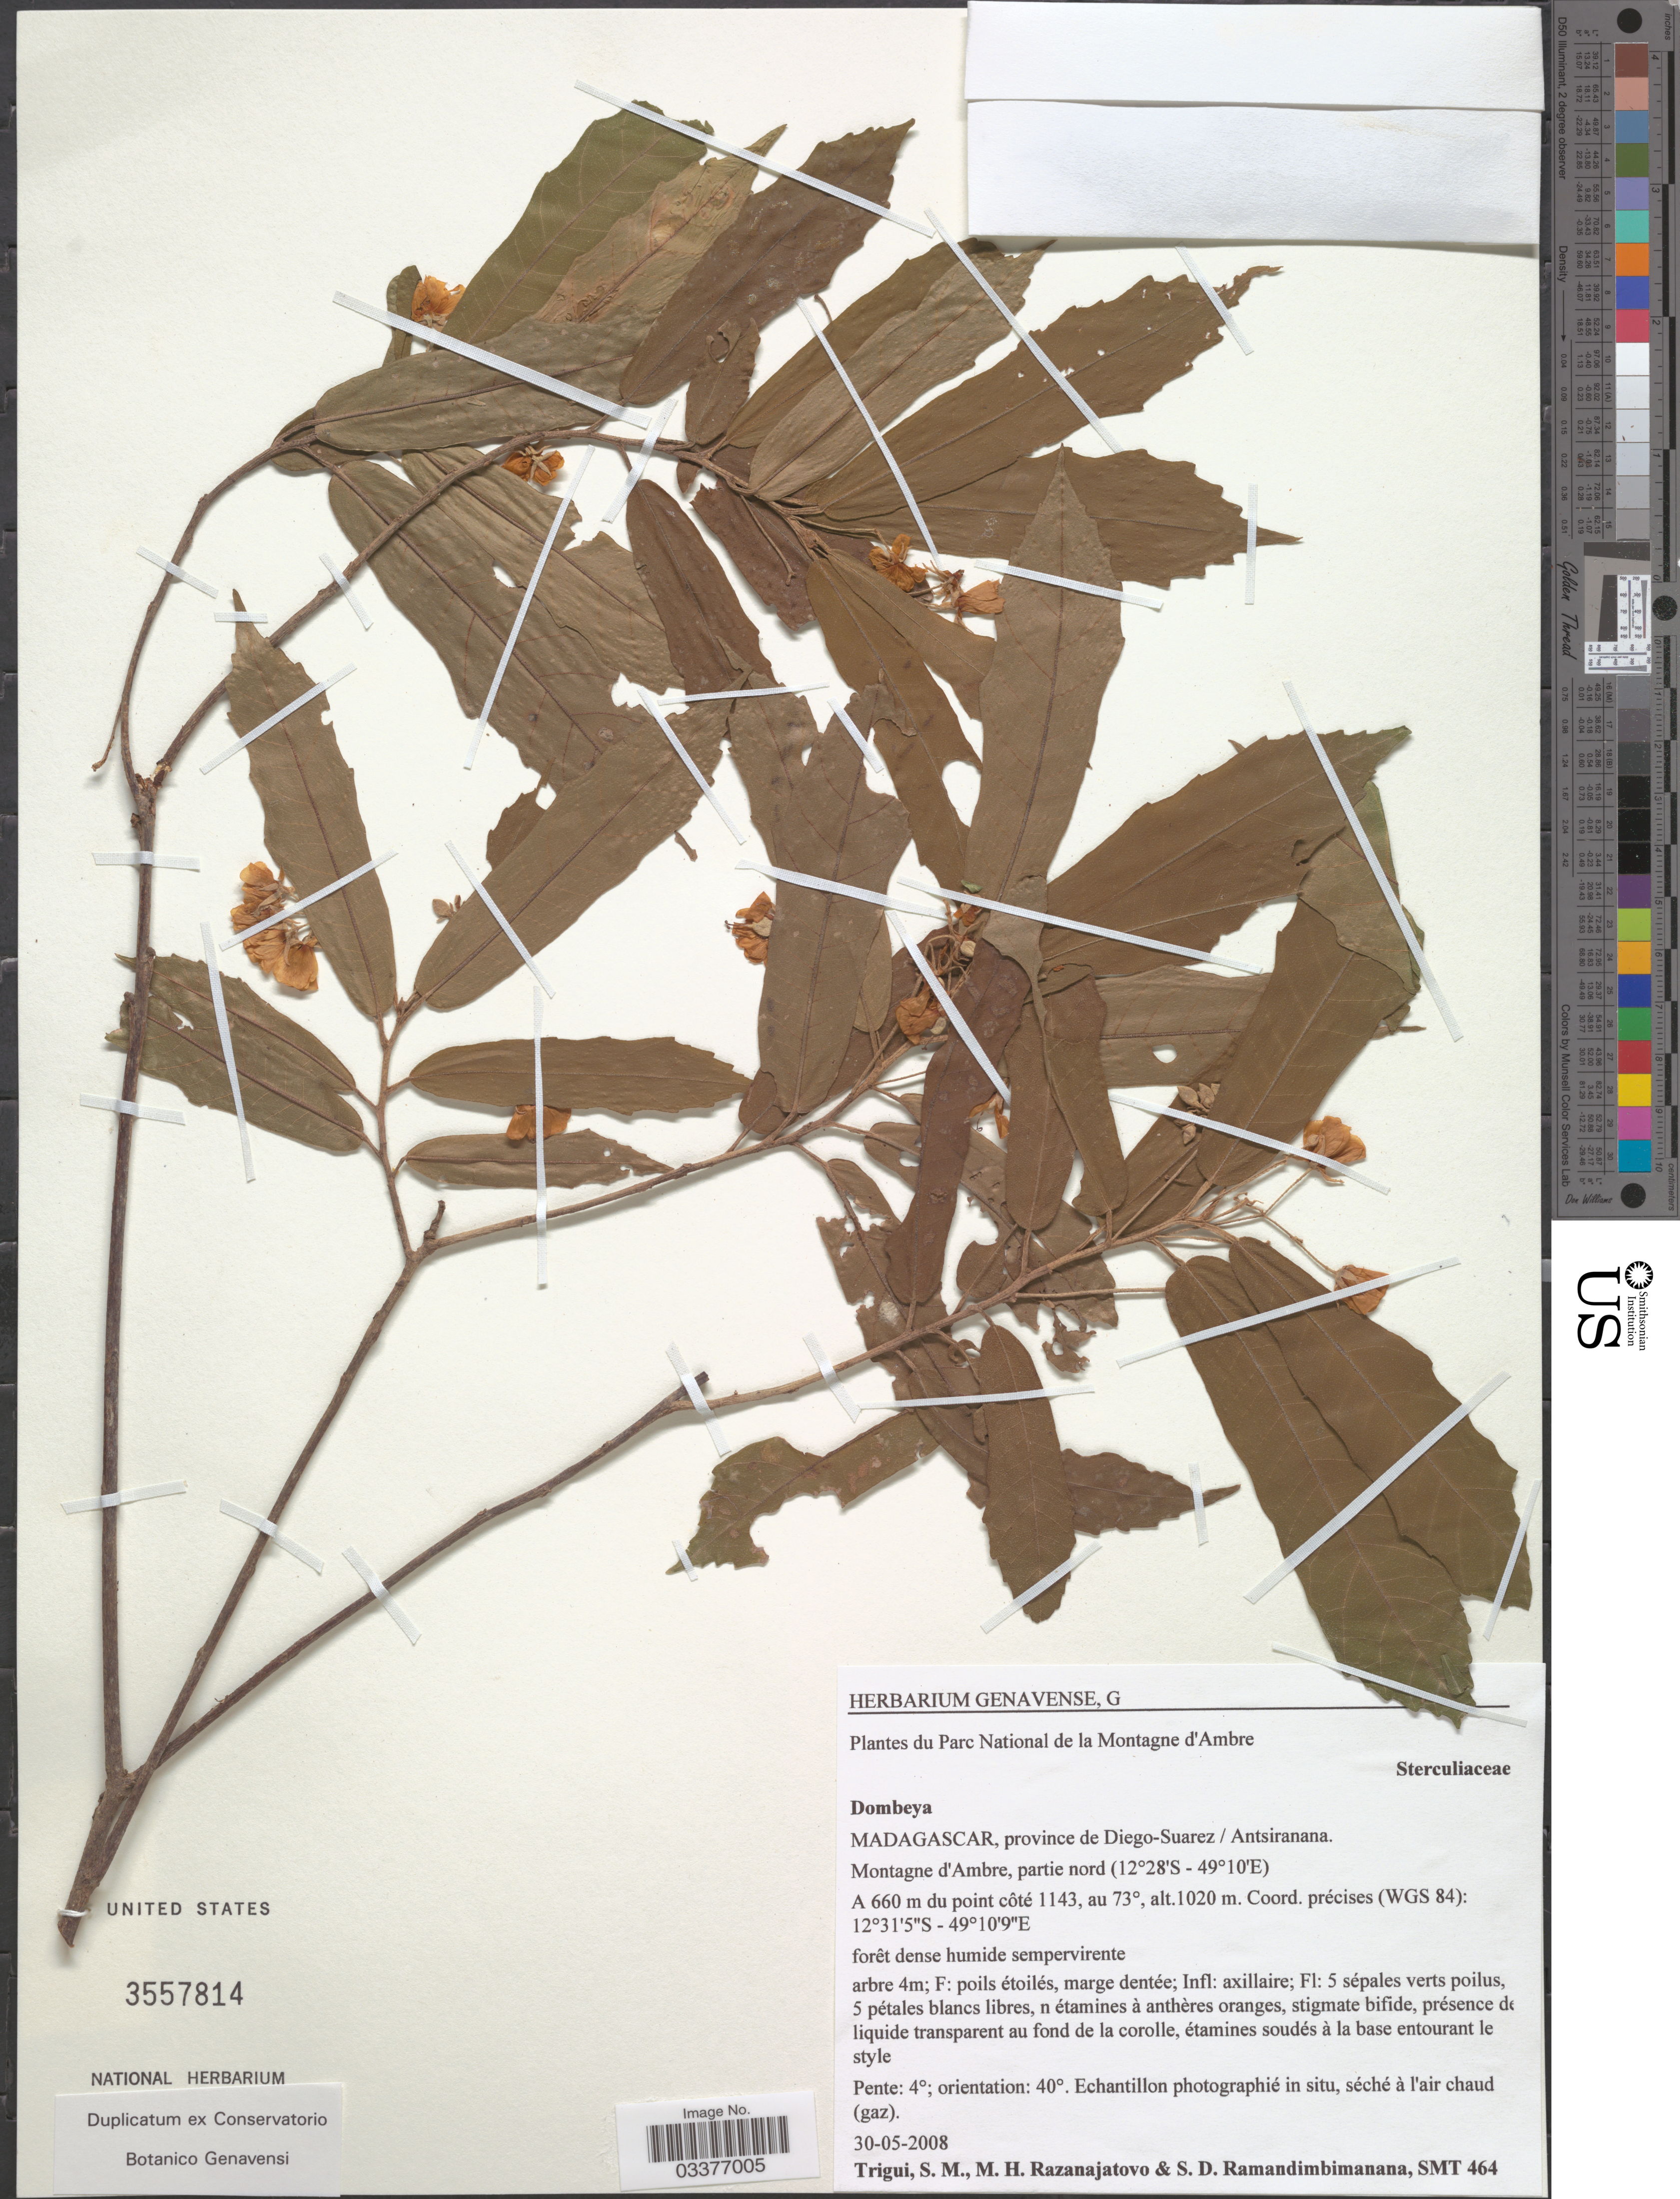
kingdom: Plantae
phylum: Tracheophyta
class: Magnoliopsida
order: Malvales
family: Malvaceae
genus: Dombeya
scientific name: Dombeya sp.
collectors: S. Trigui, M. Razanajatovo & S. Ramandimbimanana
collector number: SMT 464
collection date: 2008-05-30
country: Madagascar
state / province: Diana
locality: Province de Diego-Suarez, Montagne d'Ambre, partie nord. A 660 m du point côté 1143, au 73°.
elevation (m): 1020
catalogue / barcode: US 3557814